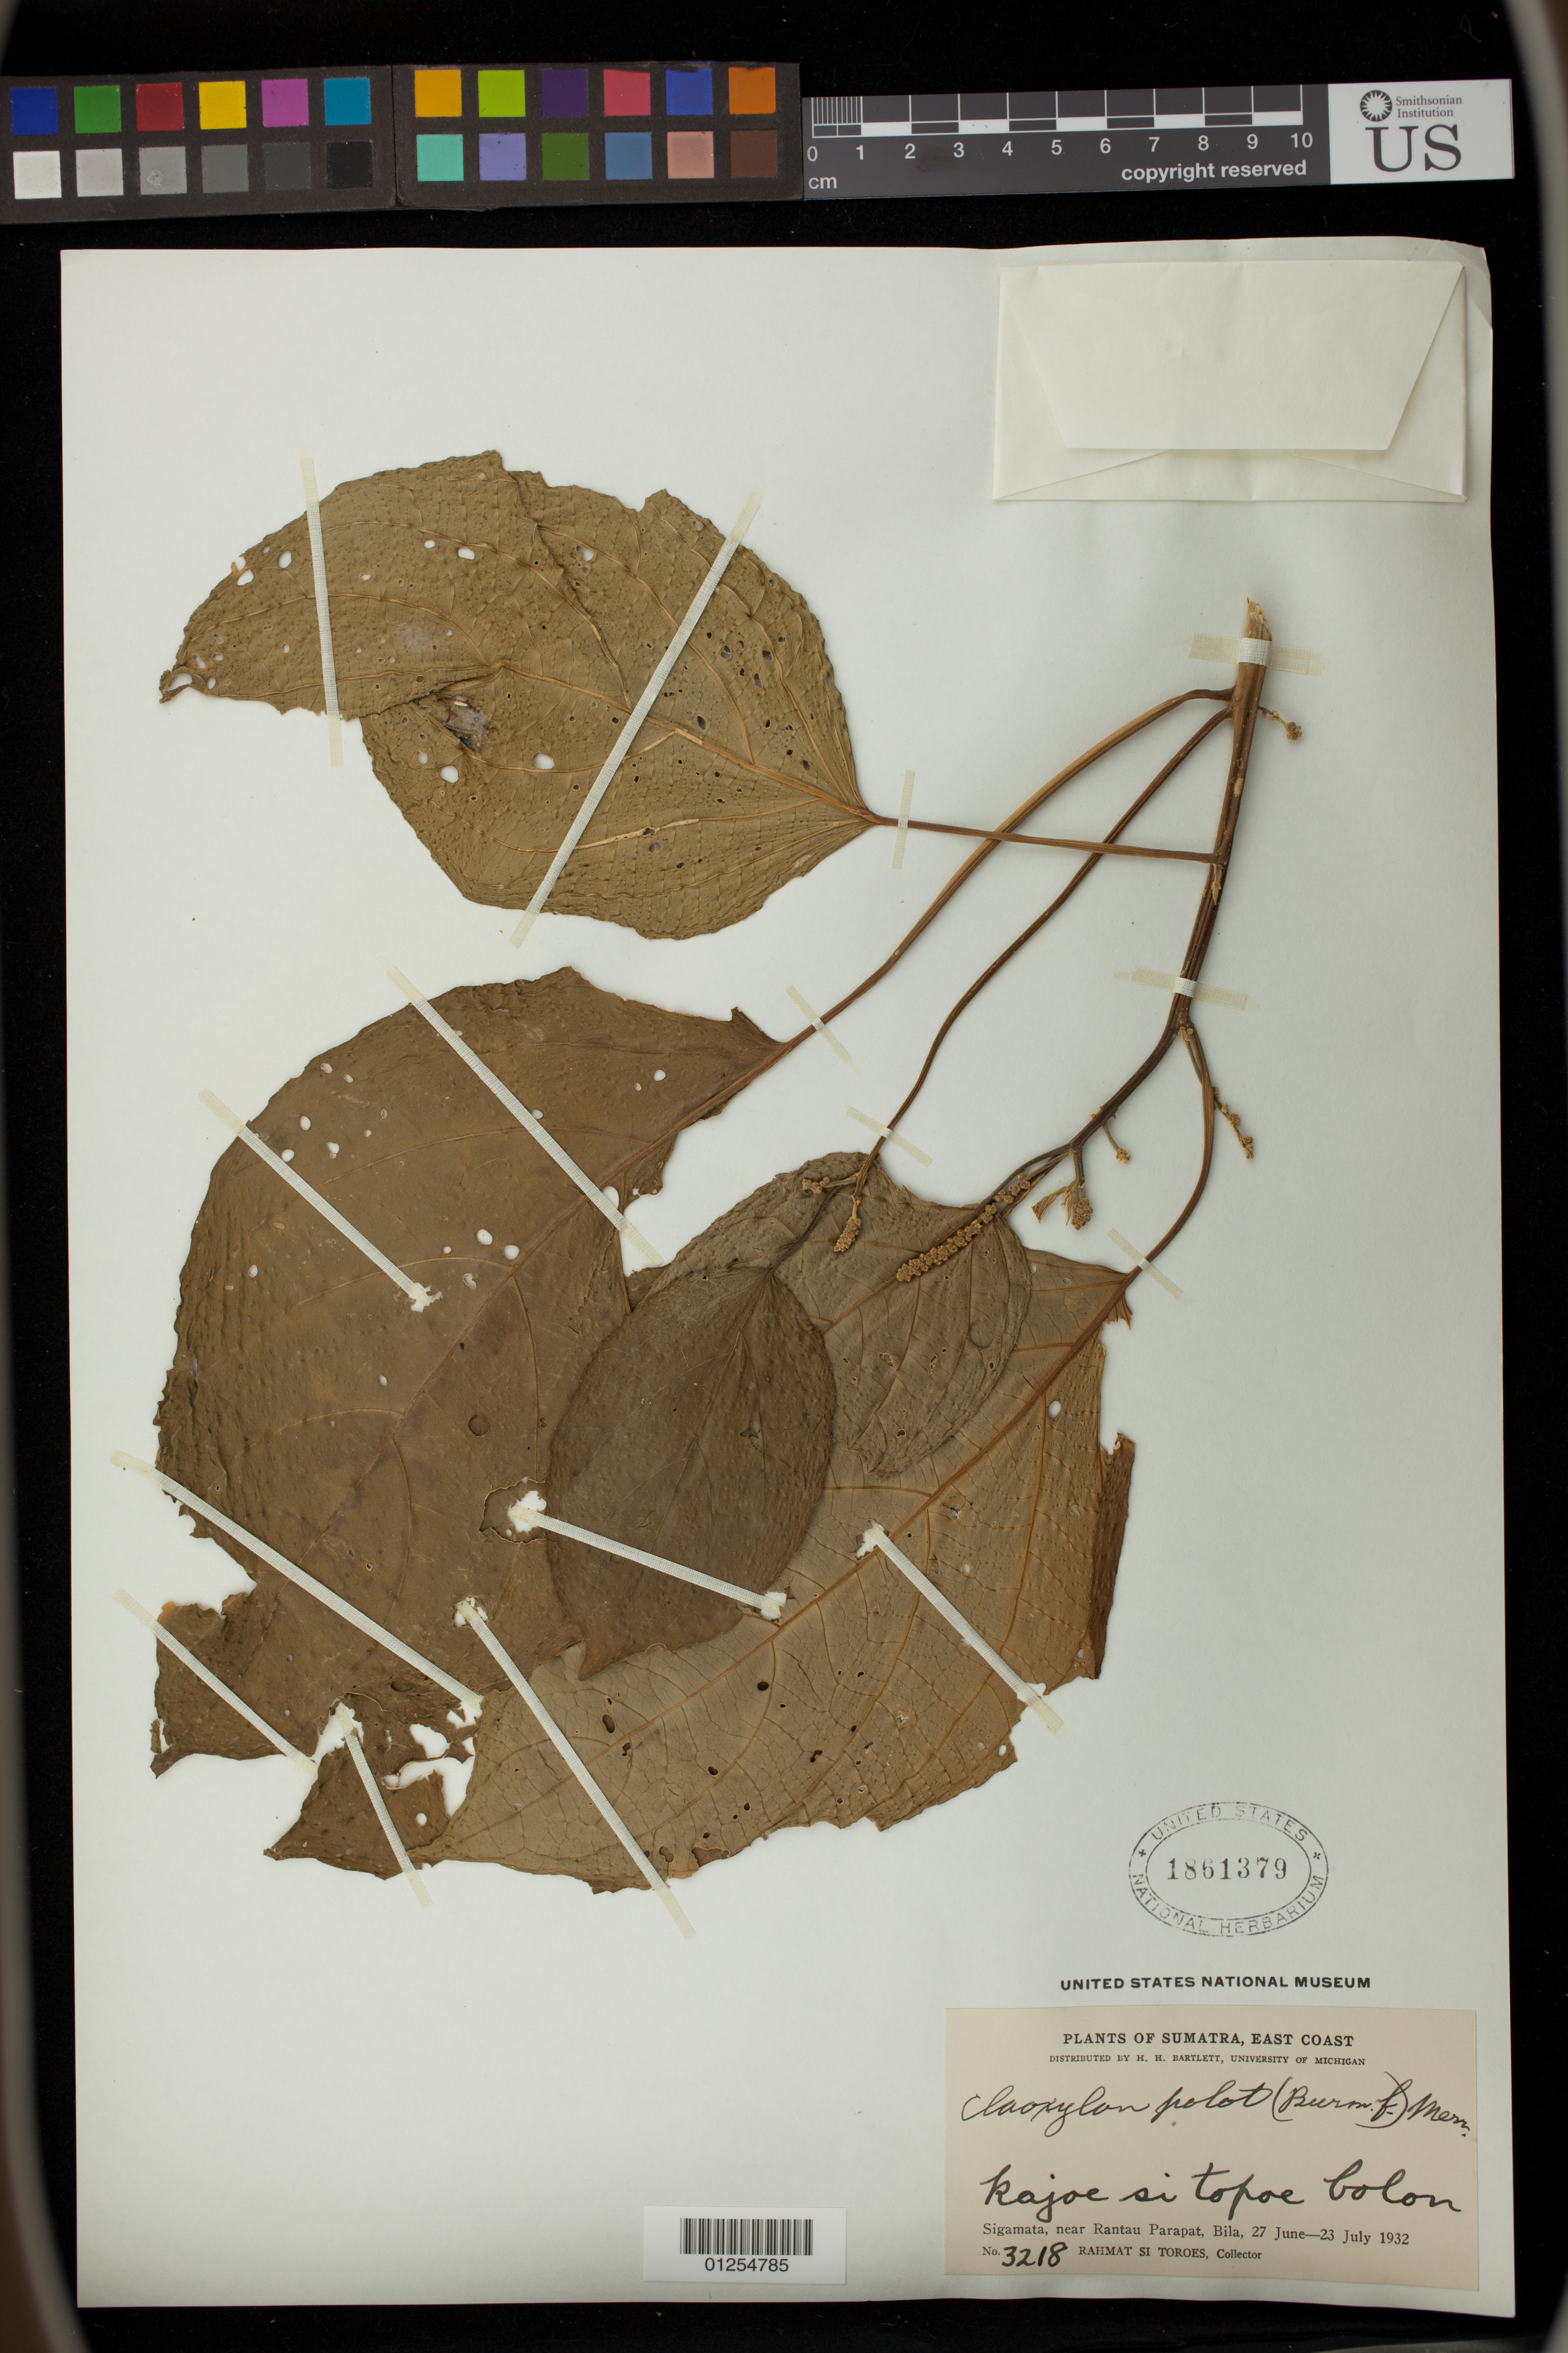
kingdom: Plantae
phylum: Tracheophyta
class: Magnoliopsida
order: Malpighiales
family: Euphorbiaceae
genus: Claoxylon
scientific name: Claoxylon polot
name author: (Burm. f.) Merr.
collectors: Rahmat Si Boeea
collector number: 3218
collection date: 1932-06-27/1932-07-23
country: Indonesia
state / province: Sumatra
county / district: Sumatera Utara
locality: Sigamata, near Rantau Parapat, Bila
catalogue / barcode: US 1861379